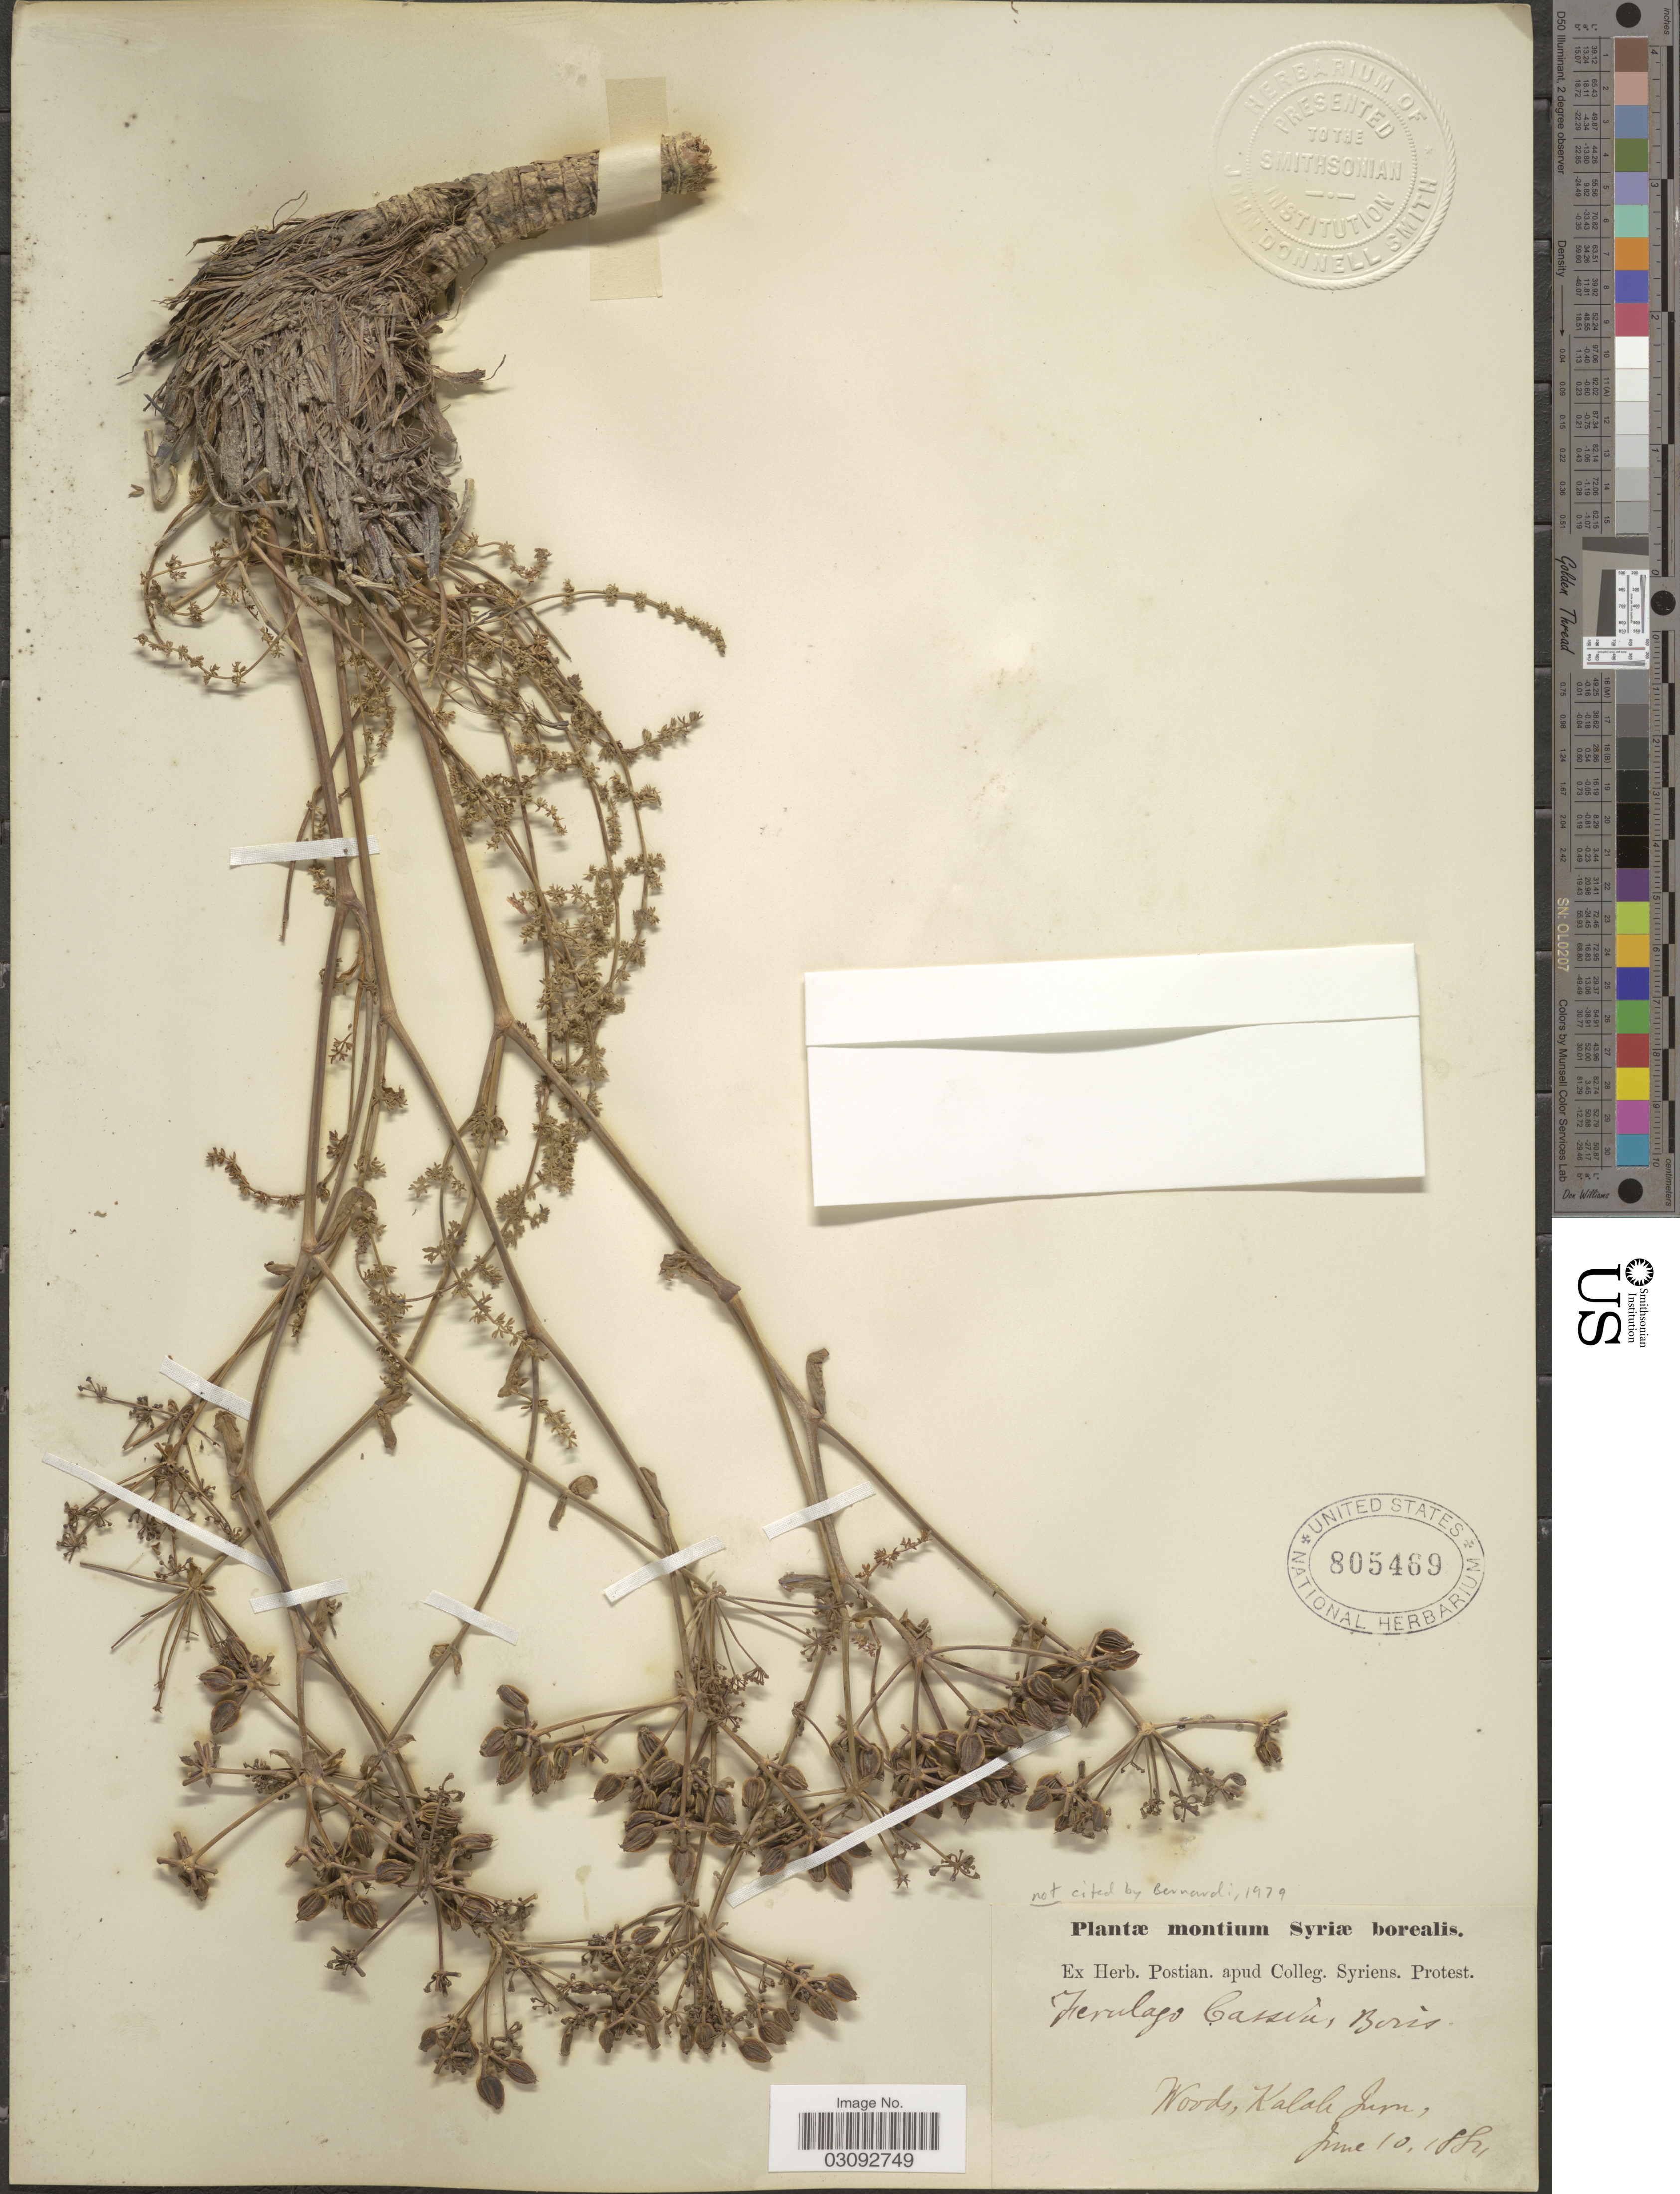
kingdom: Plantae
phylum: Tracheophyta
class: Magnoliopsida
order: Apiales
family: Apiaceae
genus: Ferulago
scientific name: Ferulago cassia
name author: Boiss.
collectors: ex herb. Postian. apud Colleg. Syriens. Protest. USE "Fannie P. A. Shepard" (10308853) AS PRIMARY COLLECTOR INSTEAD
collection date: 1884-06-10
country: Syria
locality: Kalab Jum [interpreted].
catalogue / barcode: US 805469